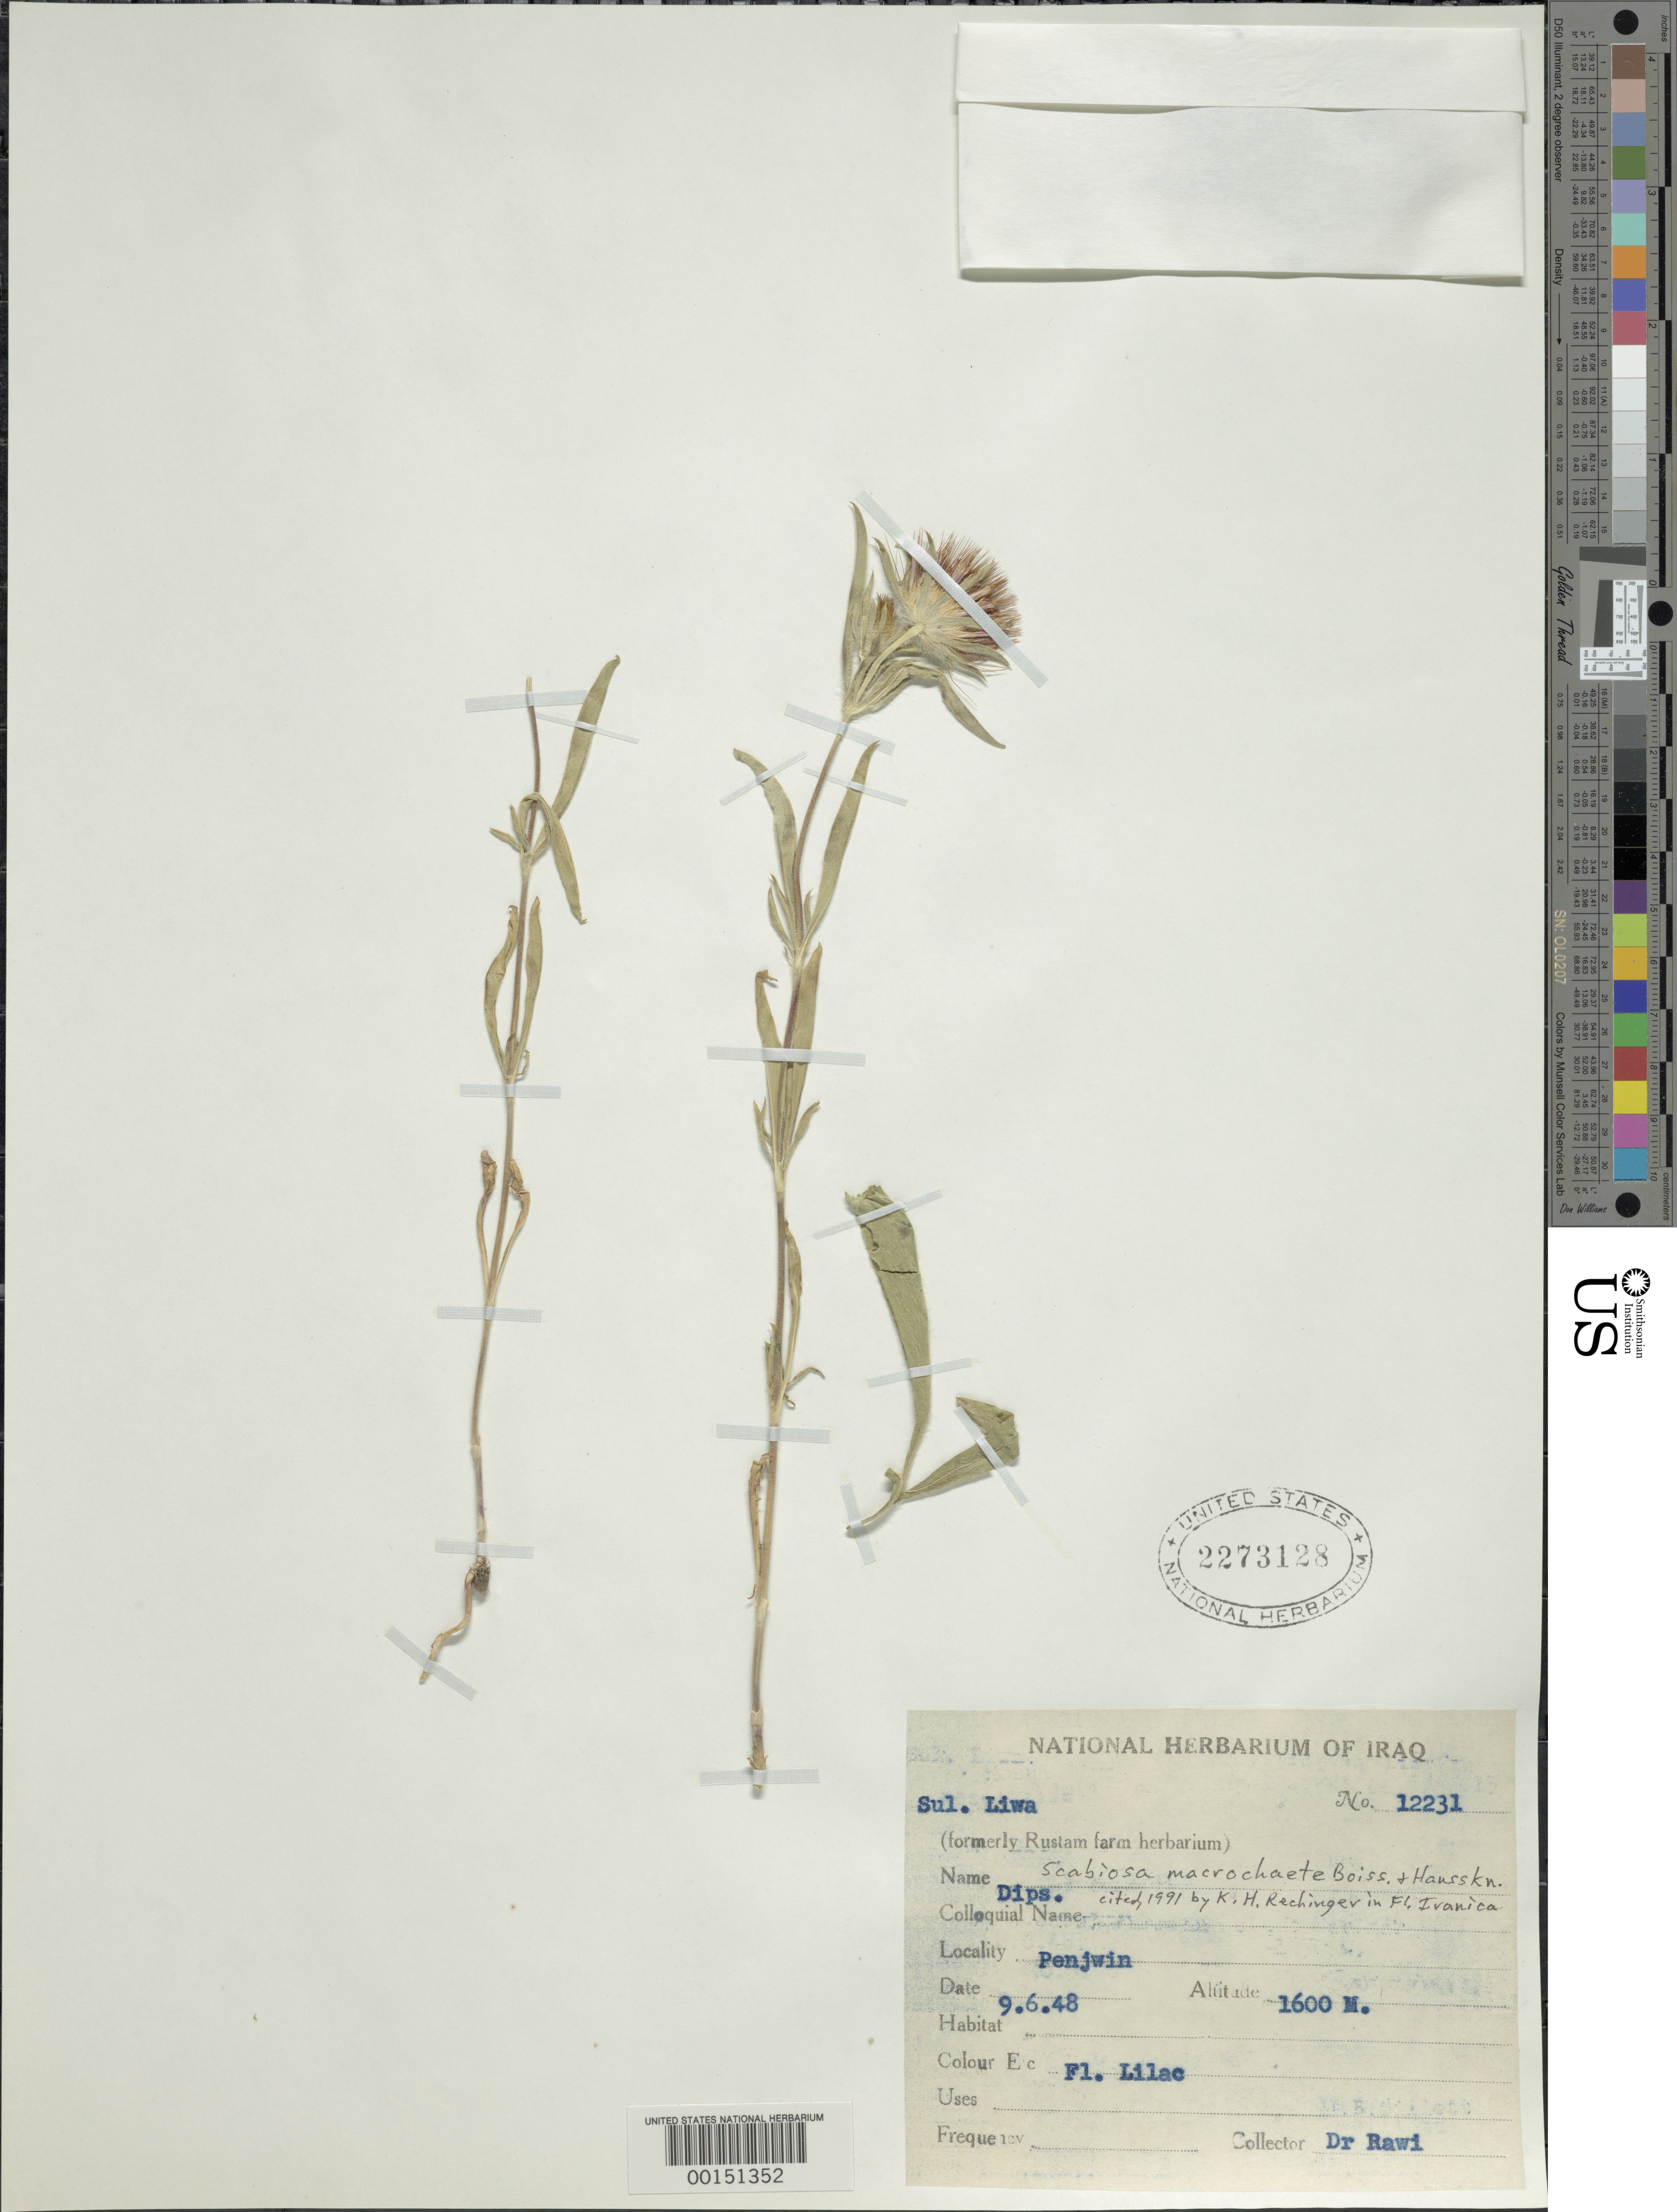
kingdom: Plantae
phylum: Tracheophyta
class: Magnoliopsida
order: Dipsacales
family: Caprifoliaceae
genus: Scabiosa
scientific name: Scabiosa macrochaeta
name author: Boiss. & Hausskn.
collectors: R. Rawi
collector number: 12231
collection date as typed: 06 Sep 1948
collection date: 1948-09-06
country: Iraq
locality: Penjwin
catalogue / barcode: US 2273128